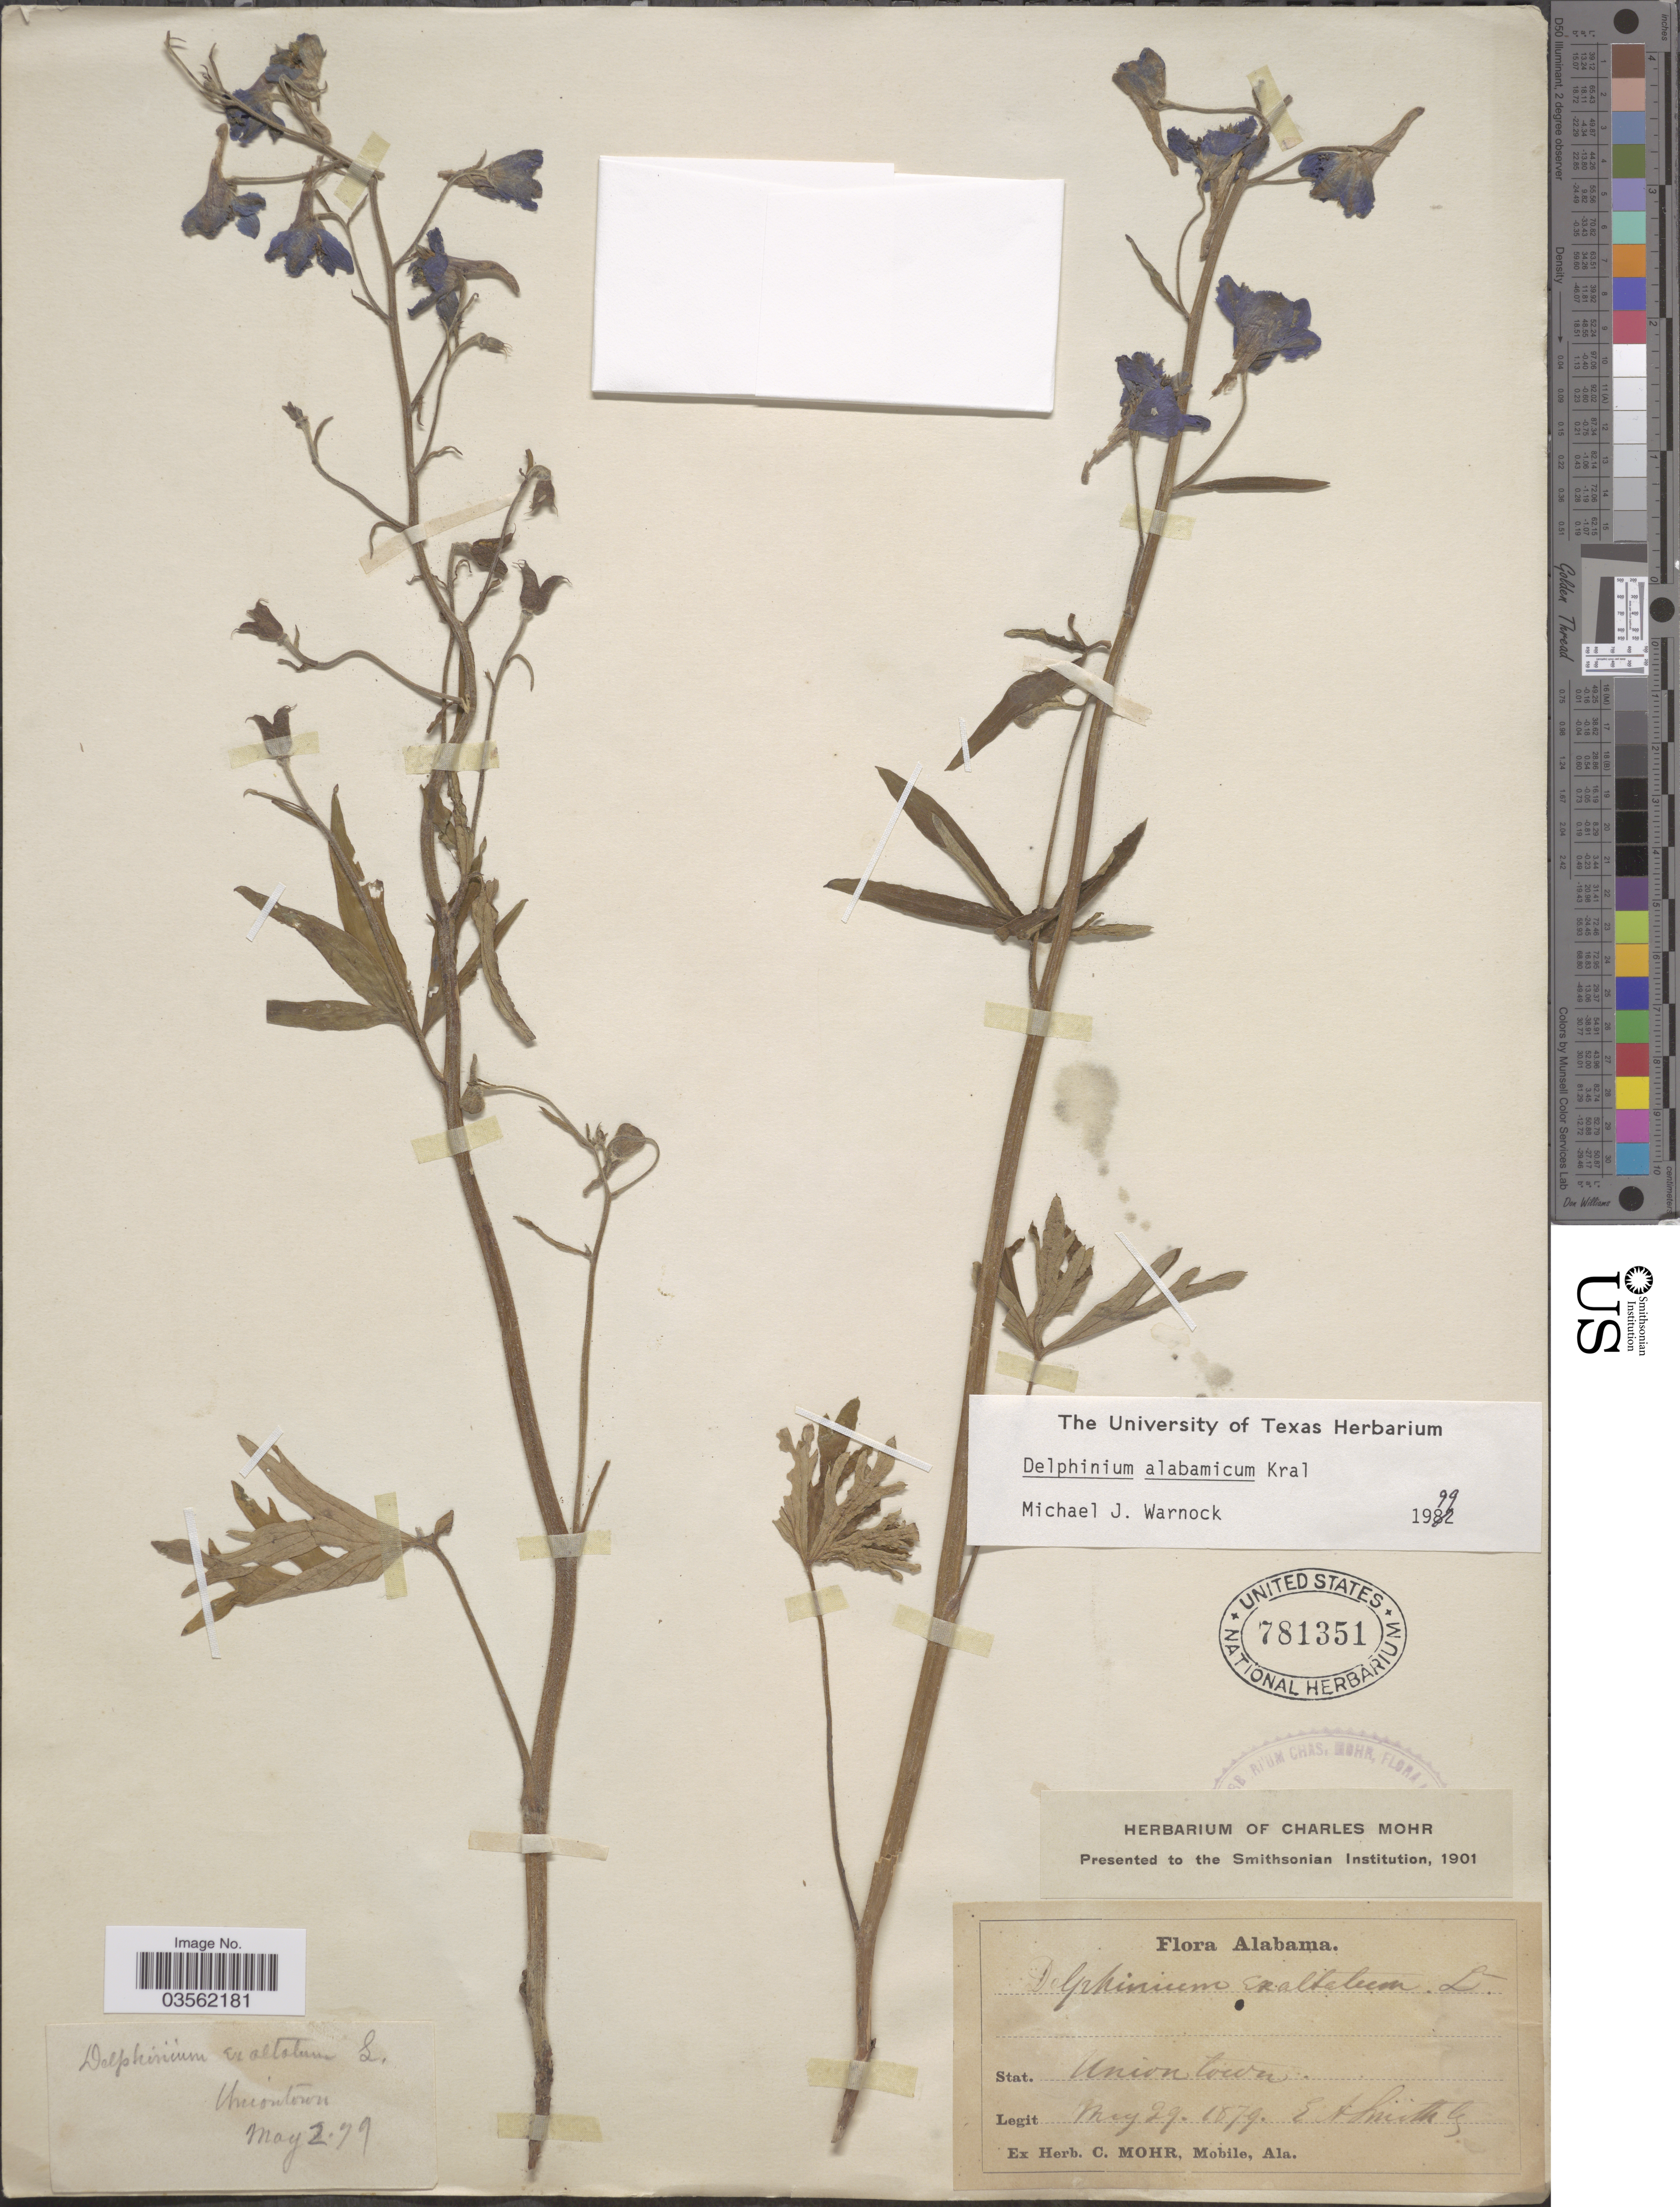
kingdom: Plantae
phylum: Tracheophyta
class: Magnoliopsida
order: Ranunculales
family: Ranunculaceae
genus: Delphinium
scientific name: Delphinium alabamicum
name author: Kral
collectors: E. A. Smith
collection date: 1879-05-29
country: United States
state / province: Alabama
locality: Union town.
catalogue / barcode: US 781351